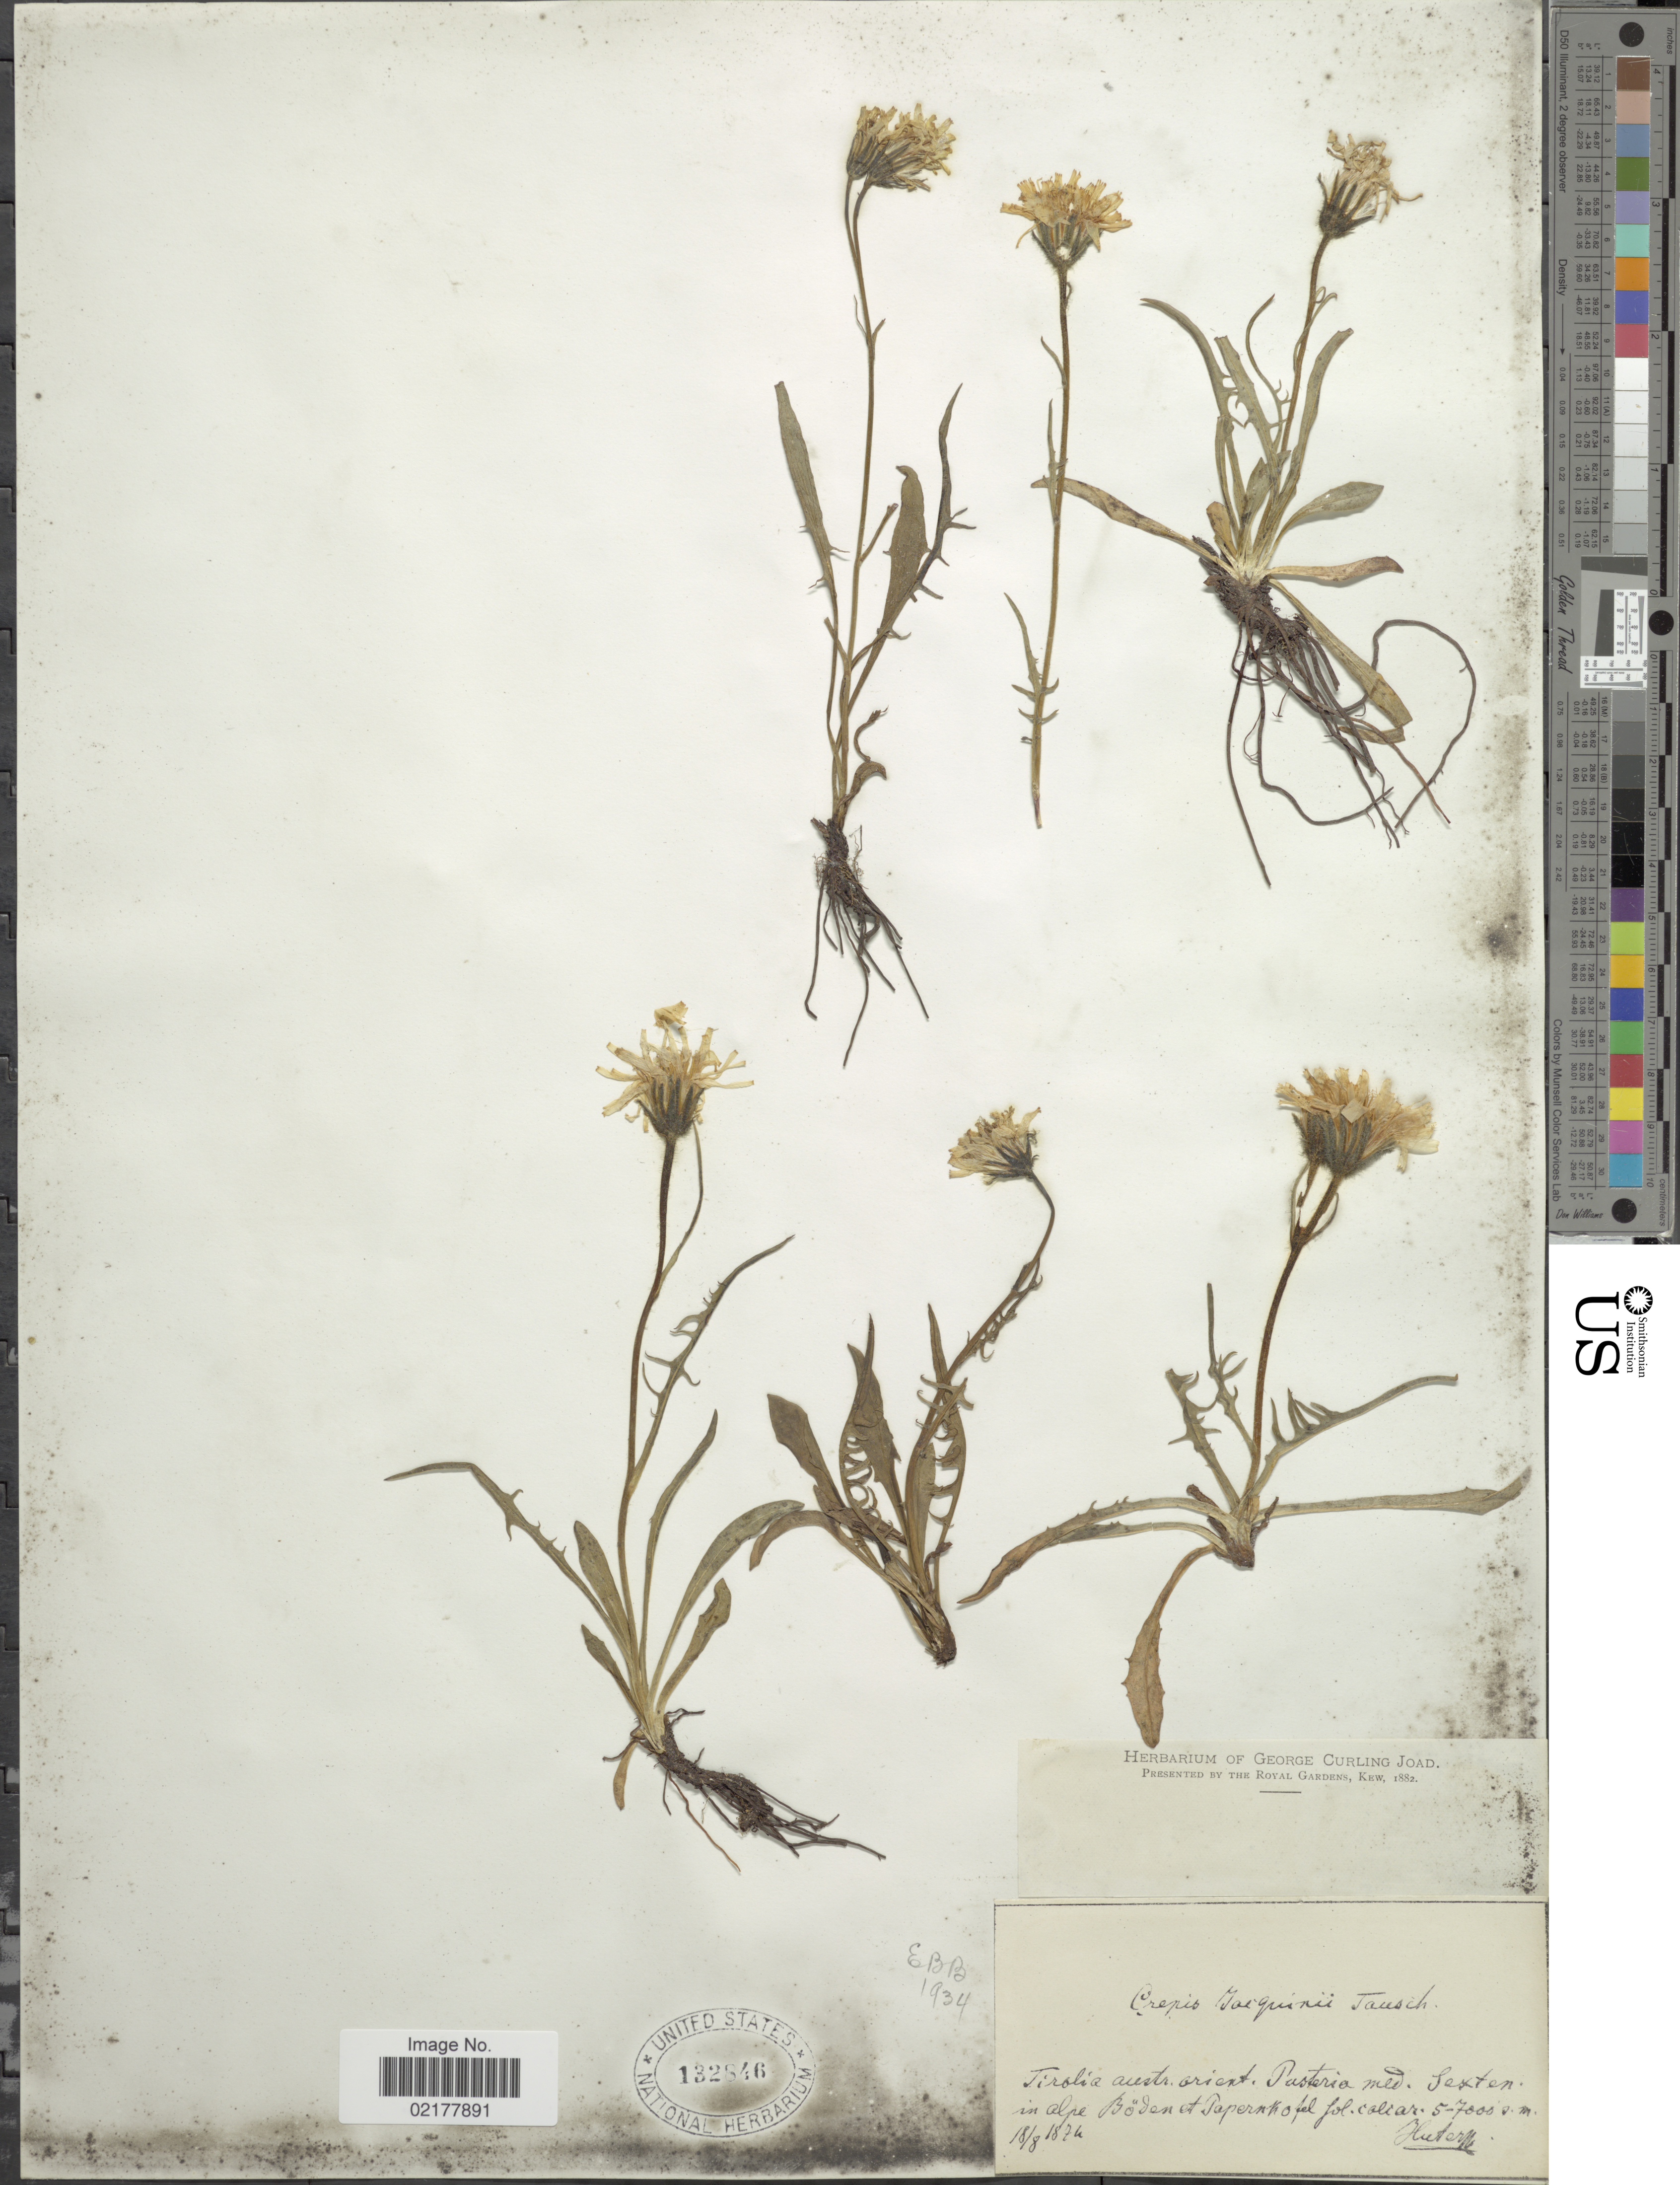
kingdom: Plantae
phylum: Tracheophyta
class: Magnoliopsida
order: Asterales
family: Asteraceae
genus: Crepis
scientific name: Crepis jacquinii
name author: Tausch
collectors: -. Huter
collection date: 1874-08-18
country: Austria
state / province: Tirol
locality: Tirolia austr. orient. Pasteria med. Sexten. in alpe Boden et Tapernkopel [interpreted]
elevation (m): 5000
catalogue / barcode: US 132846